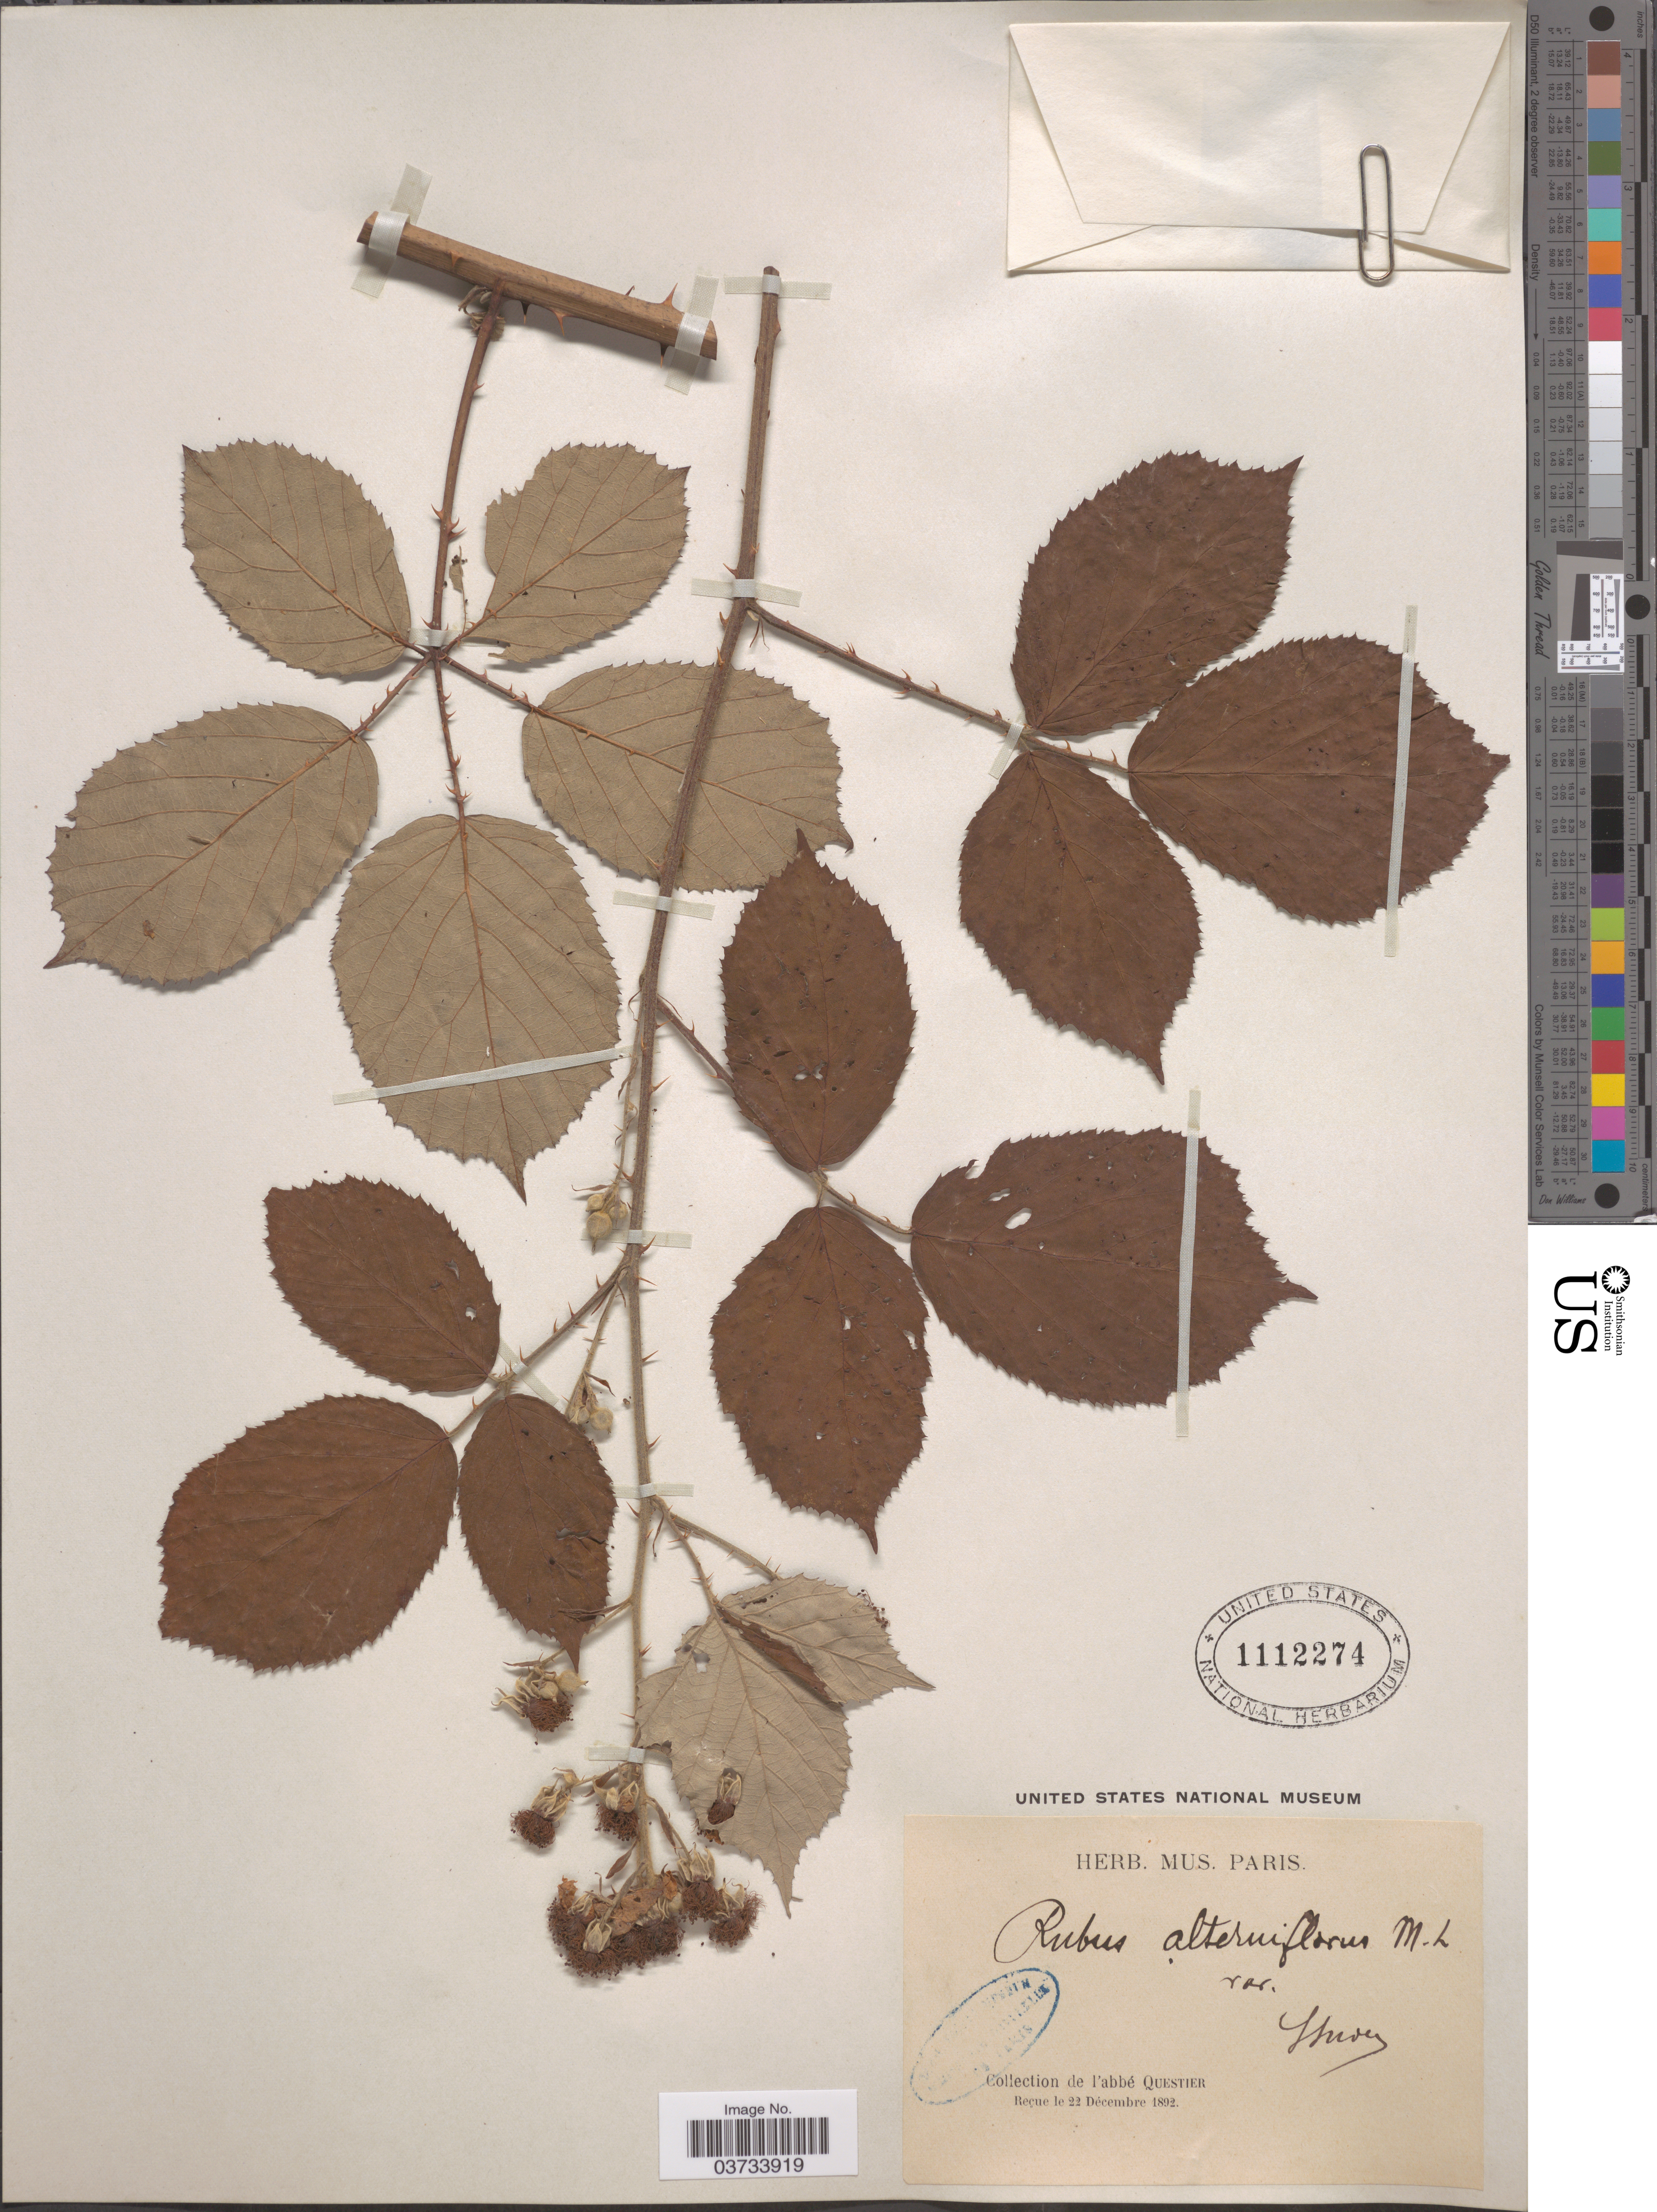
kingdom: Plantae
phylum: Tracheophyta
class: Magnoliopsida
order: Rosales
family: Rosaceae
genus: Rubus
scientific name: Rubus alterniflorus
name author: P.J. Müll. & Lefèvre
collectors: A. Questier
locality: Thedy. [interpreted]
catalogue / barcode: US 1112274